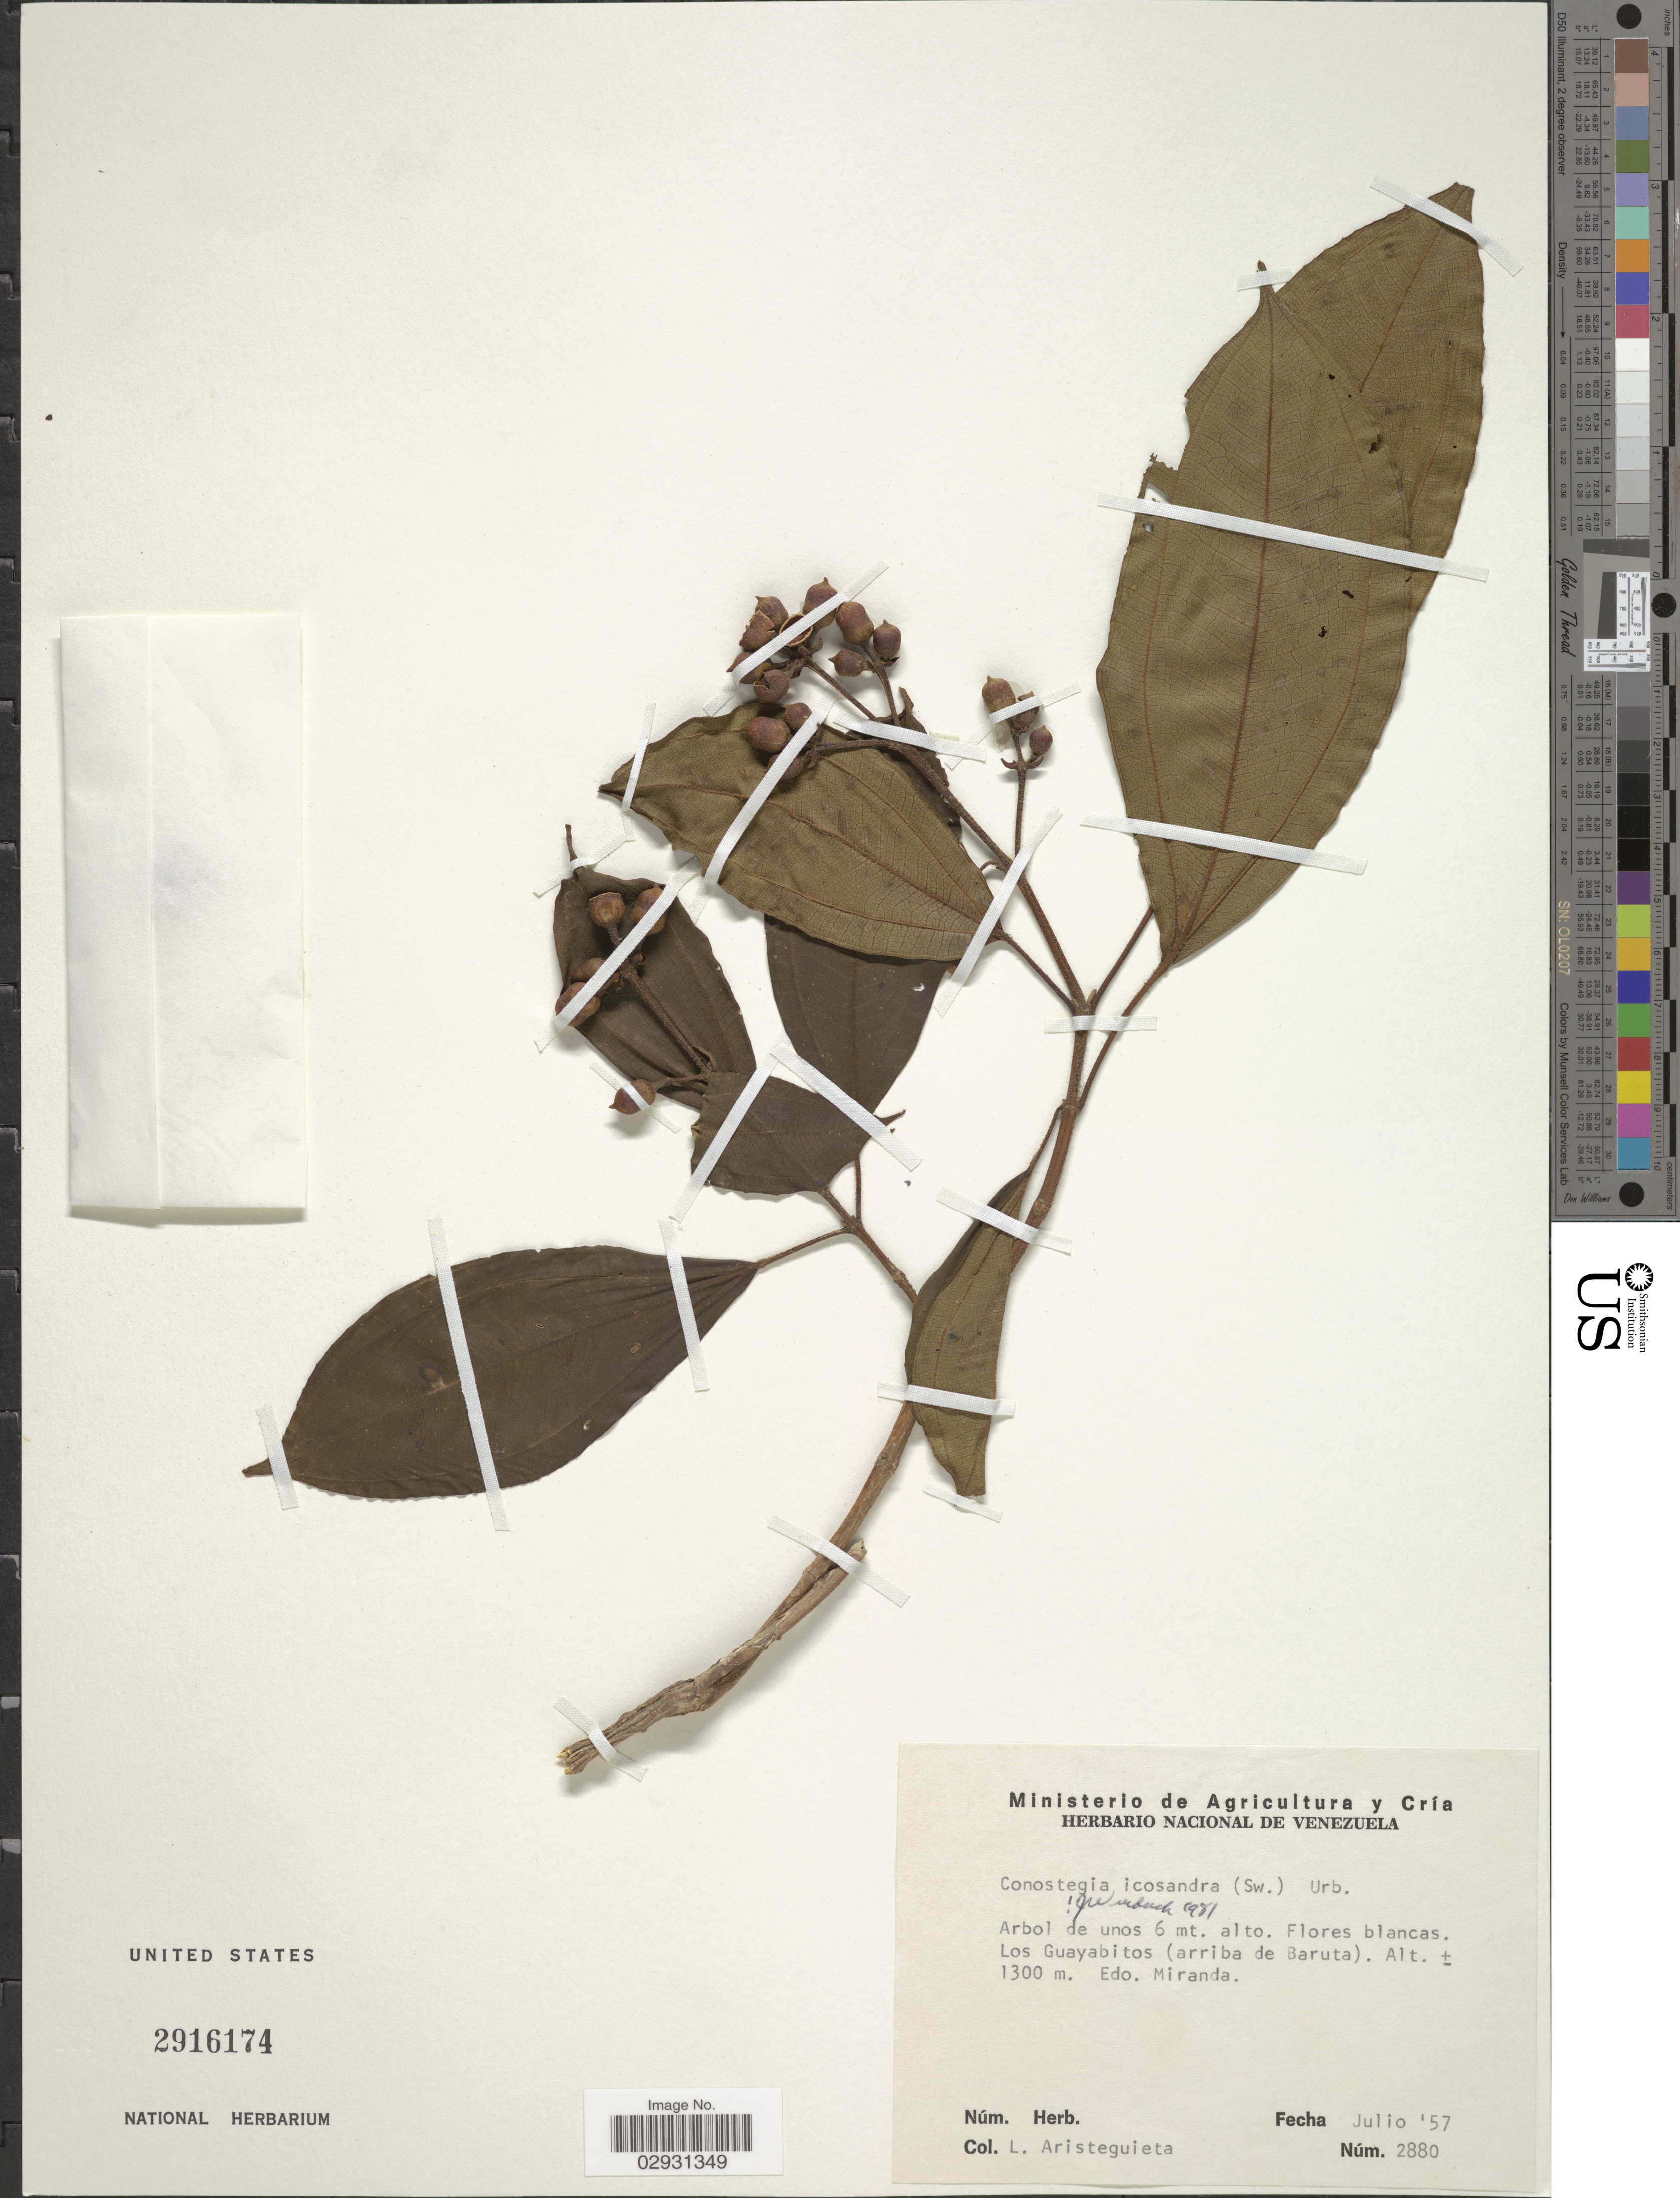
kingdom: Plantae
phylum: Tracheophyta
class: Magnoliopsida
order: Myrtales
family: Melastomataceae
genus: Conostegia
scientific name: Conostegia icosandra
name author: (Sw.) Urb.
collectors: L. Aristeguieta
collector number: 2880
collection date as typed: Transcribed d/m/y: /7/57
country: Venezuela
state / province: Miranda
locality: Los Guayabitos (arriba de Baruta).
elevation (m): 1300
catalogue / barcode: US 2916174